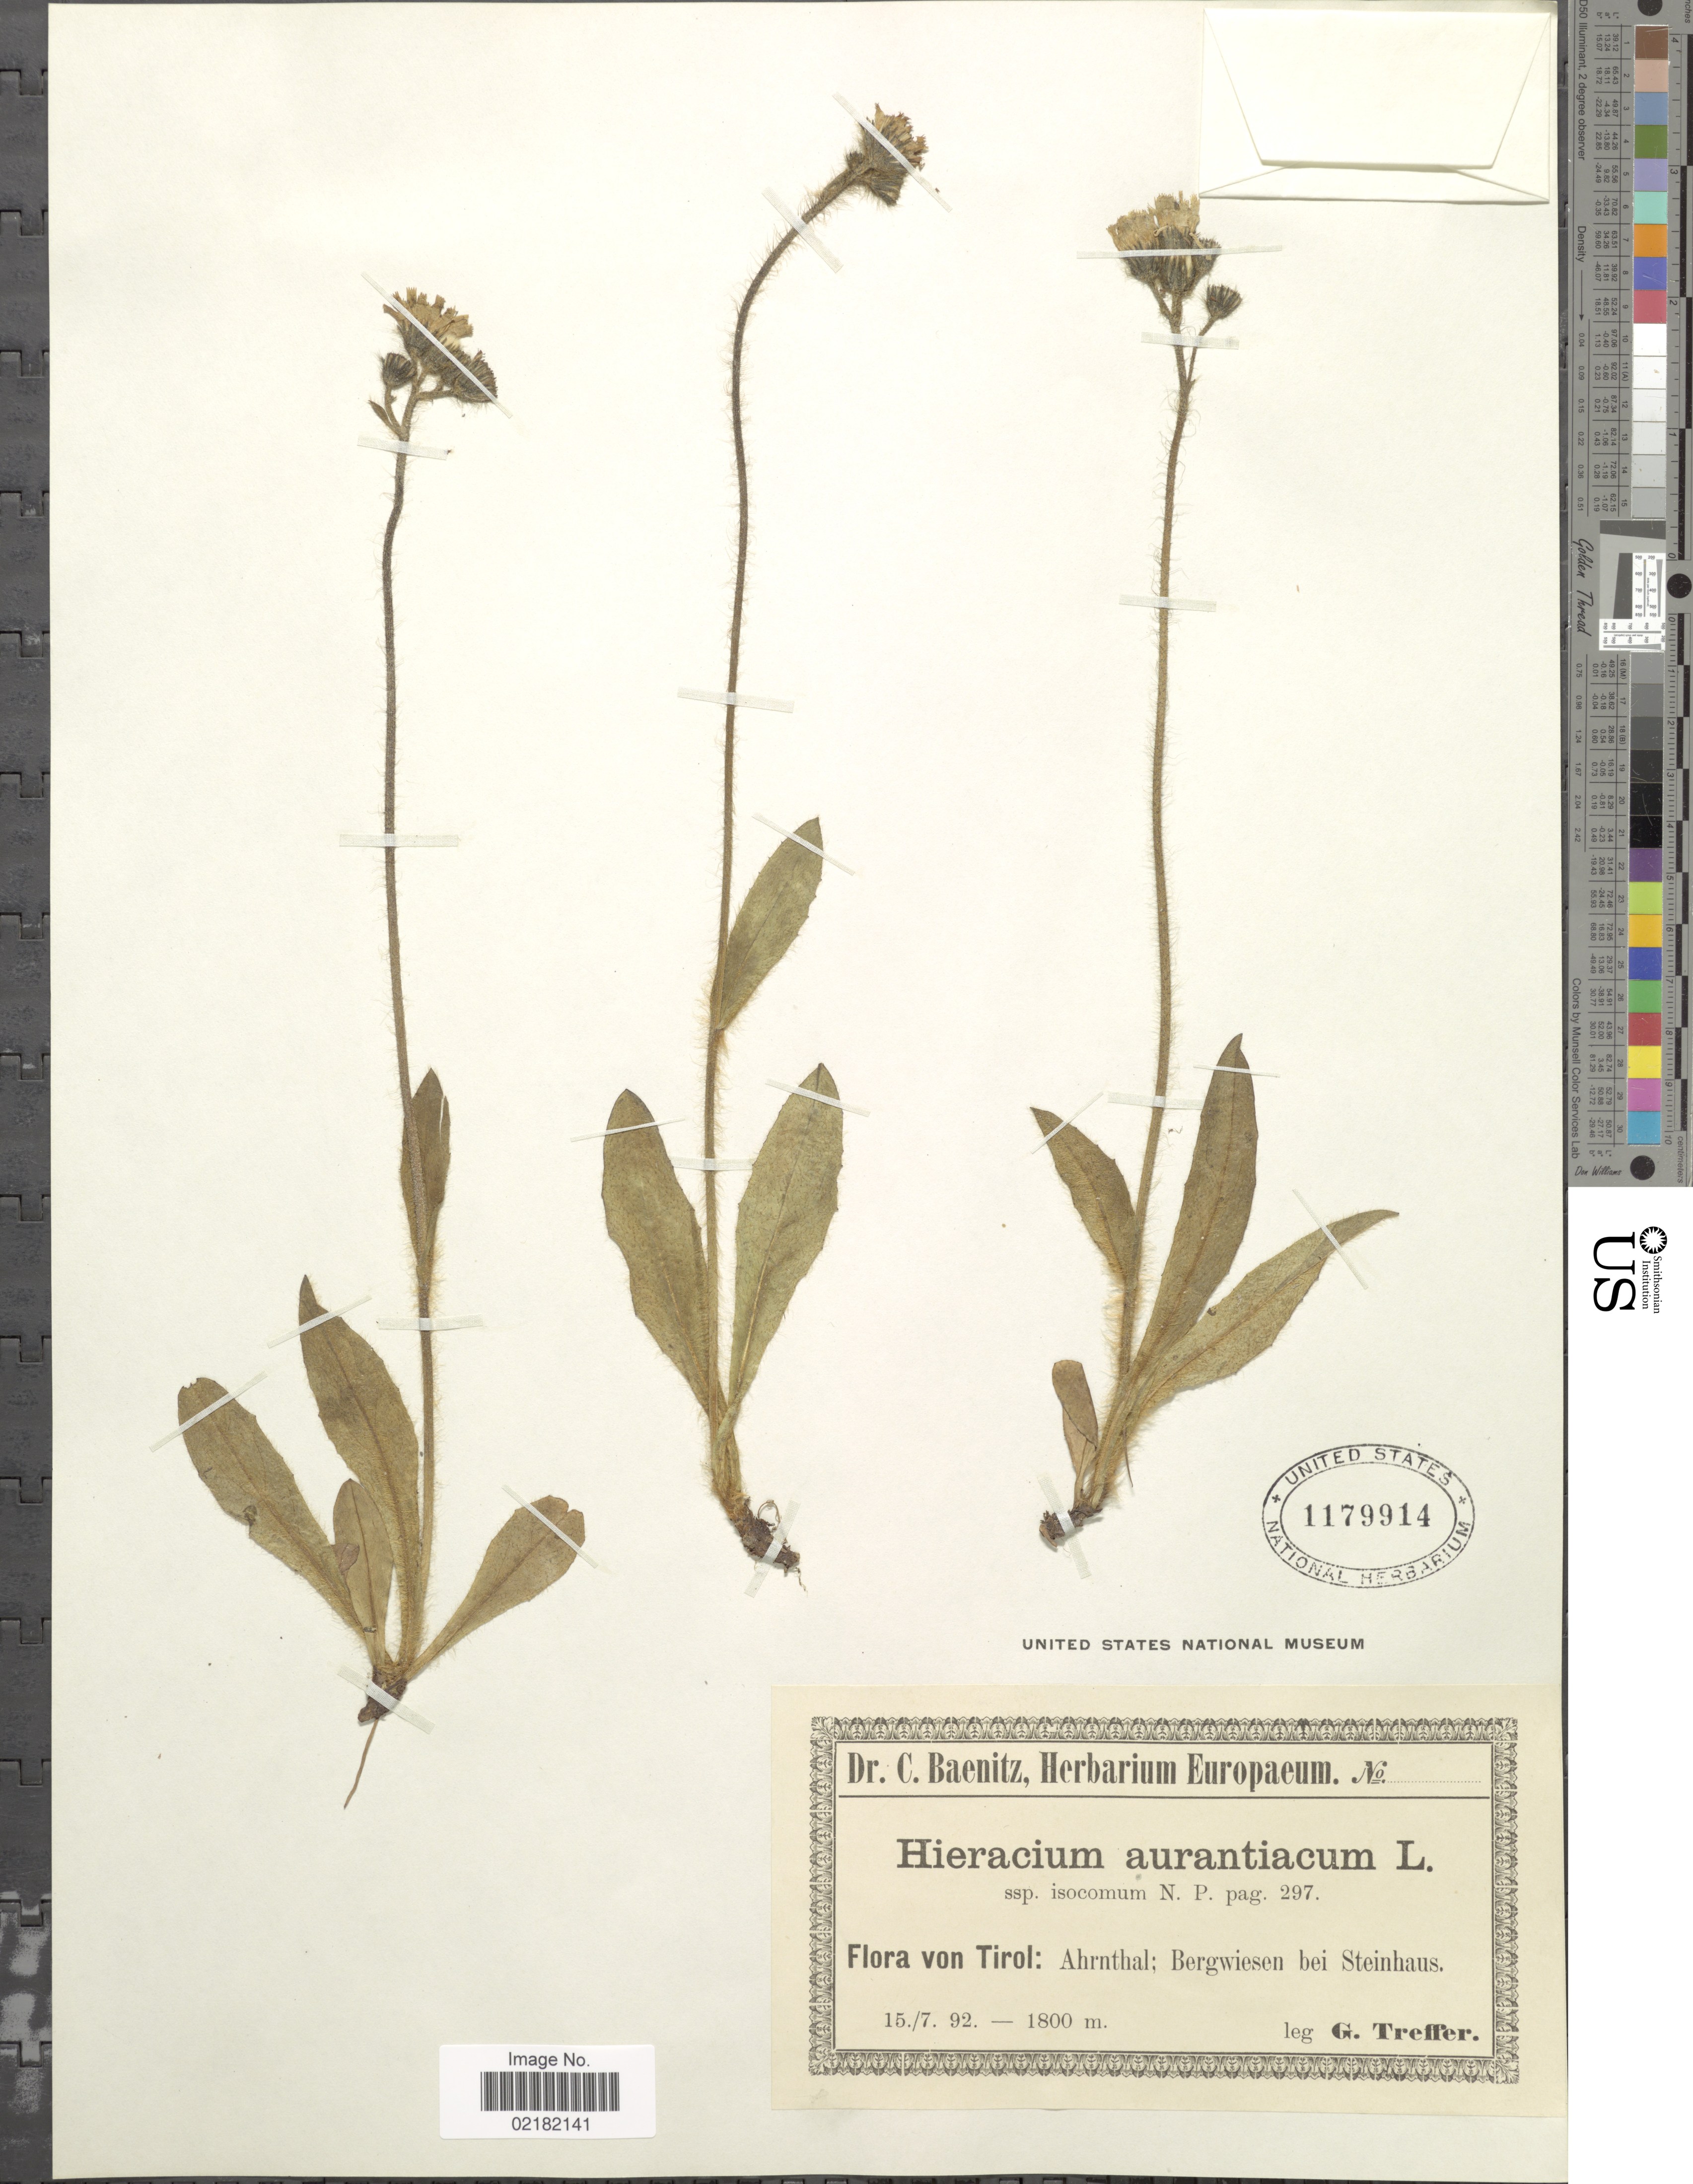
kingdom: Plantae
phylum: Tracheophyta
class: Magnoliopsida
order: Asterales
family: Asteraceae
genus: Pilosella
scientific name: Pilosella aurantiaca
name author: (L.) F.W. Schultz & Sch. Bip.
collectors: G. Treffer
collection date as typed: Transcribed d/m/y: 15/7/92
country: Austria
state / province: Tirol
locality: Ahrnthal; Bergwiesen bei Steinhaus.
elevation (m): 1800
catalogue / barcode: US 1179914